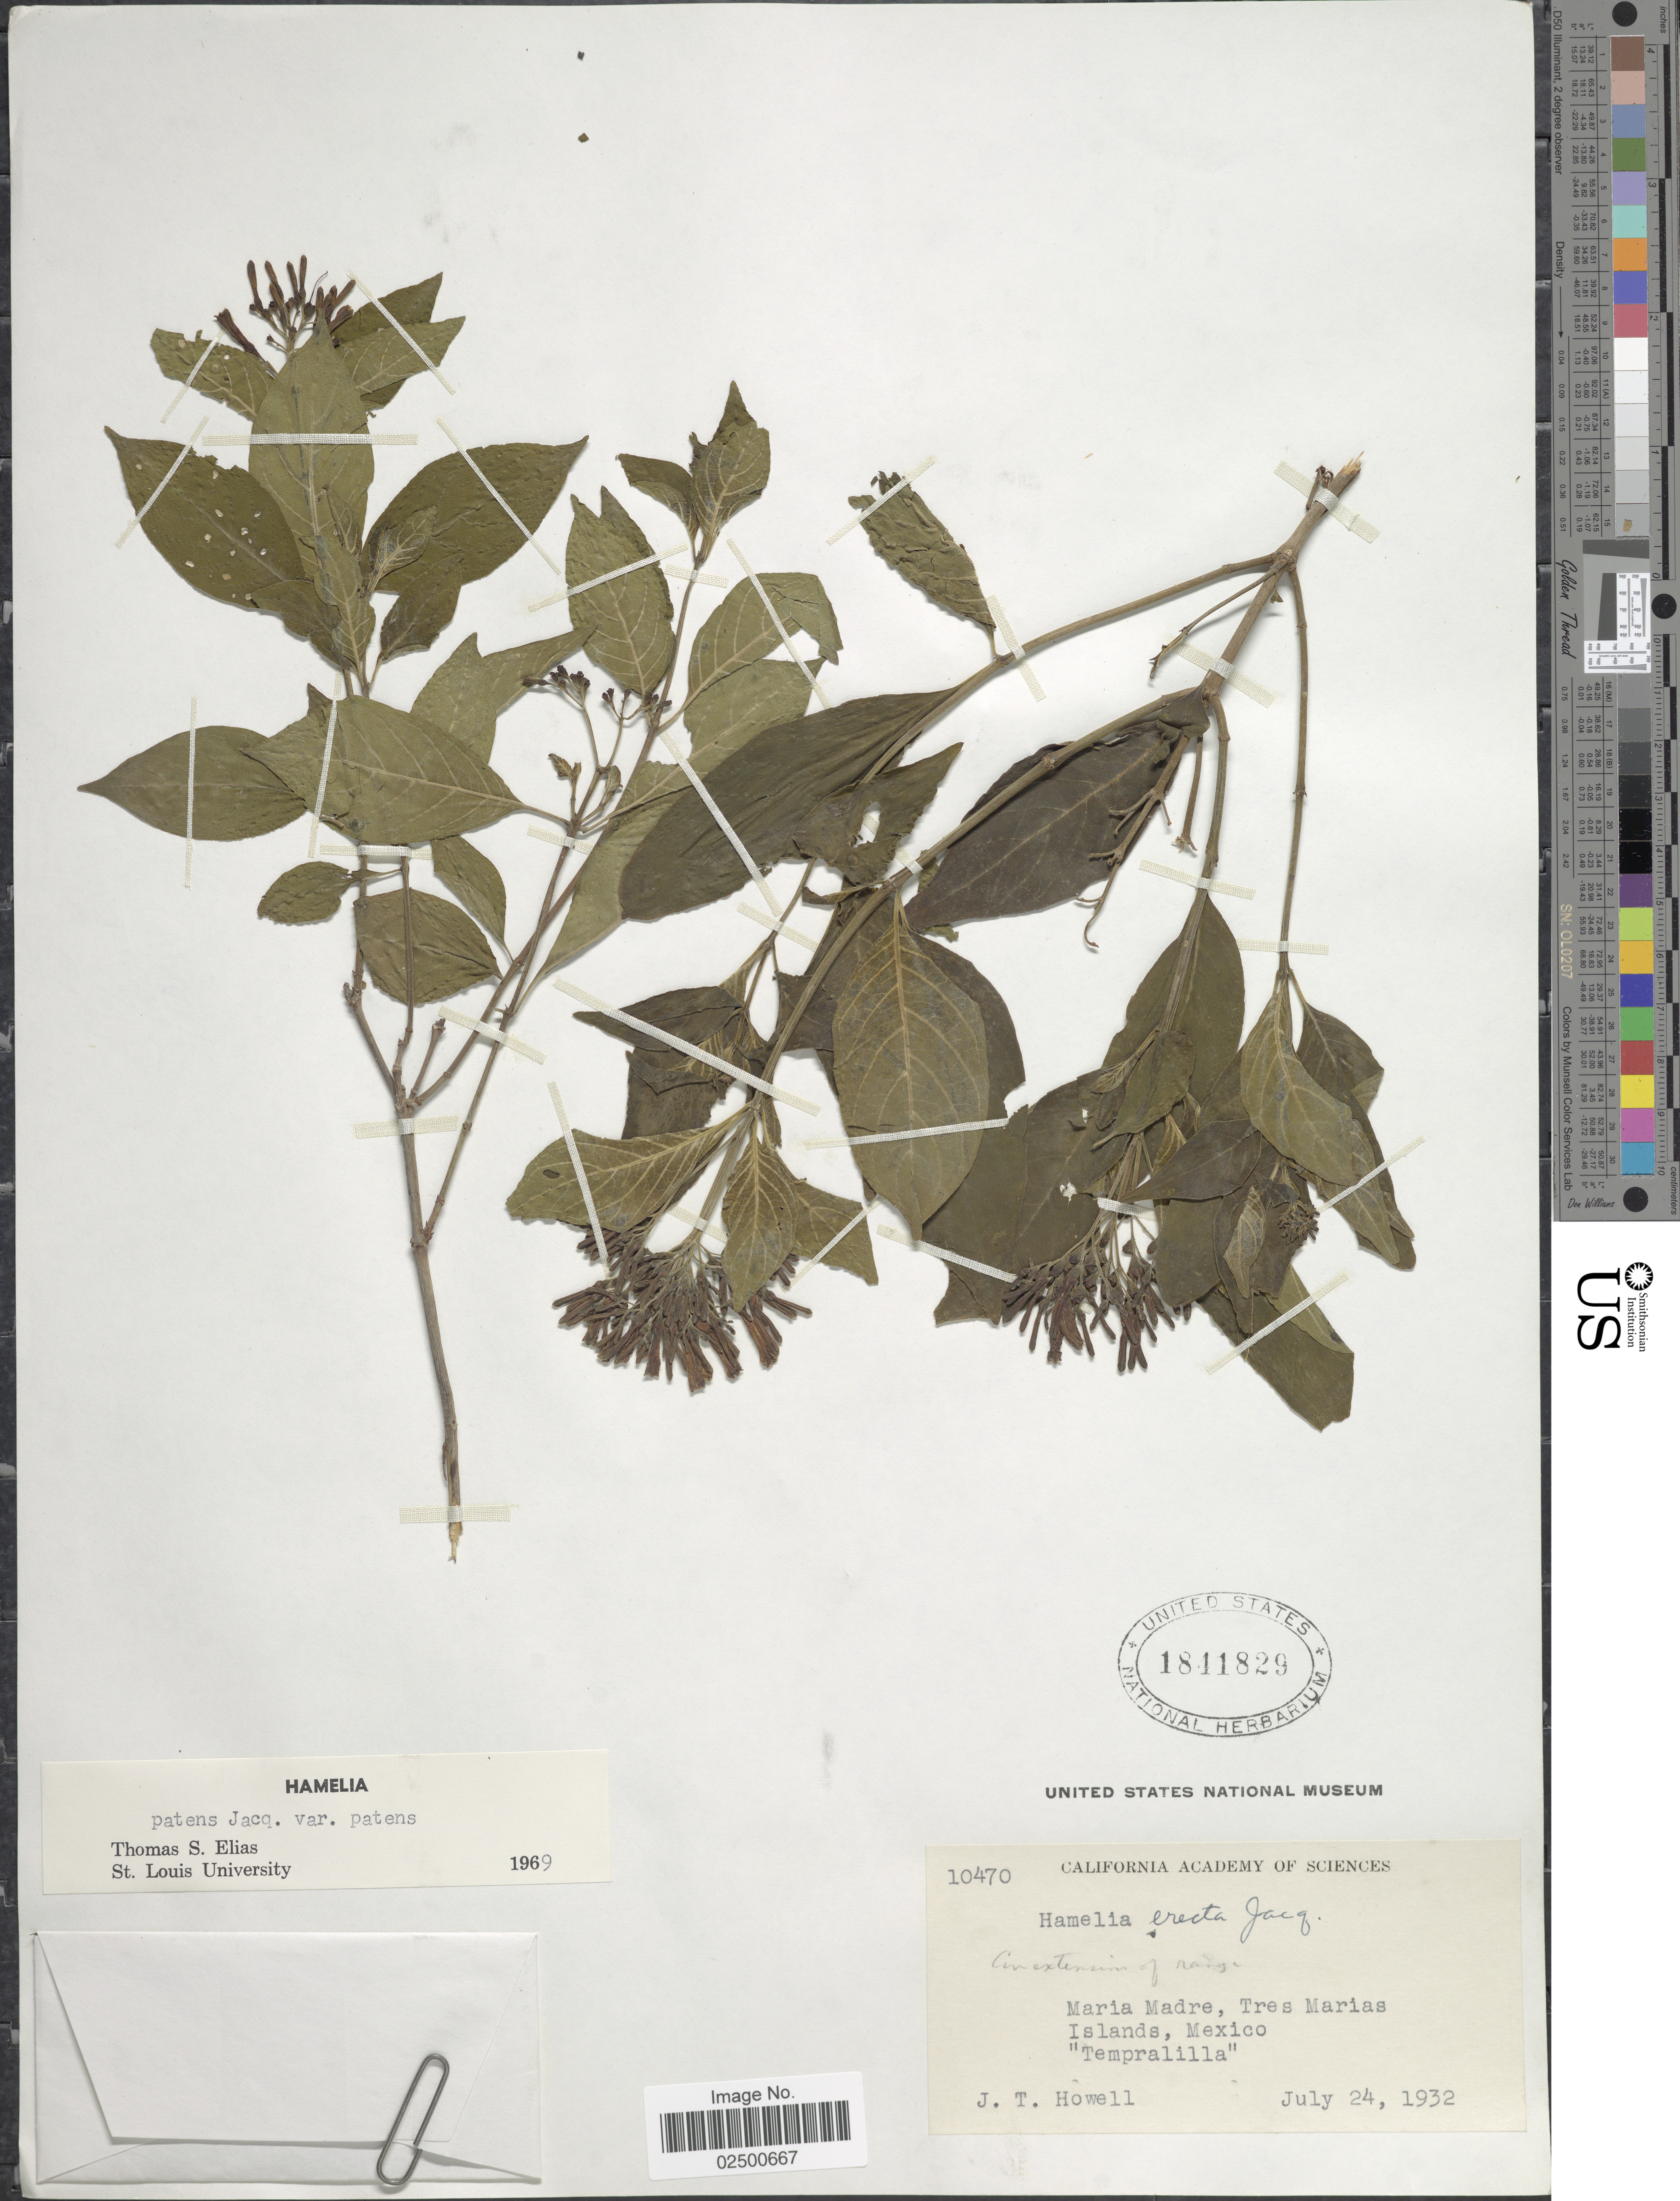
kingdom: Plantae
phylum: Tracheophyta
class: Magnoliopsida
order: Gentianales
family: Rubiaceae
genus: Hamelia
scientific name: Hamelia patens var. patens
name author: Jacq.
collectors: J. T. Howell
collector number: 10470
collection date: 1932-07-24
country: Mexico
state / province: Nayarit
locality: Maria Madre, Tres Marias Islands. "Tempralilla".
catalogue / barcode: US 1841829